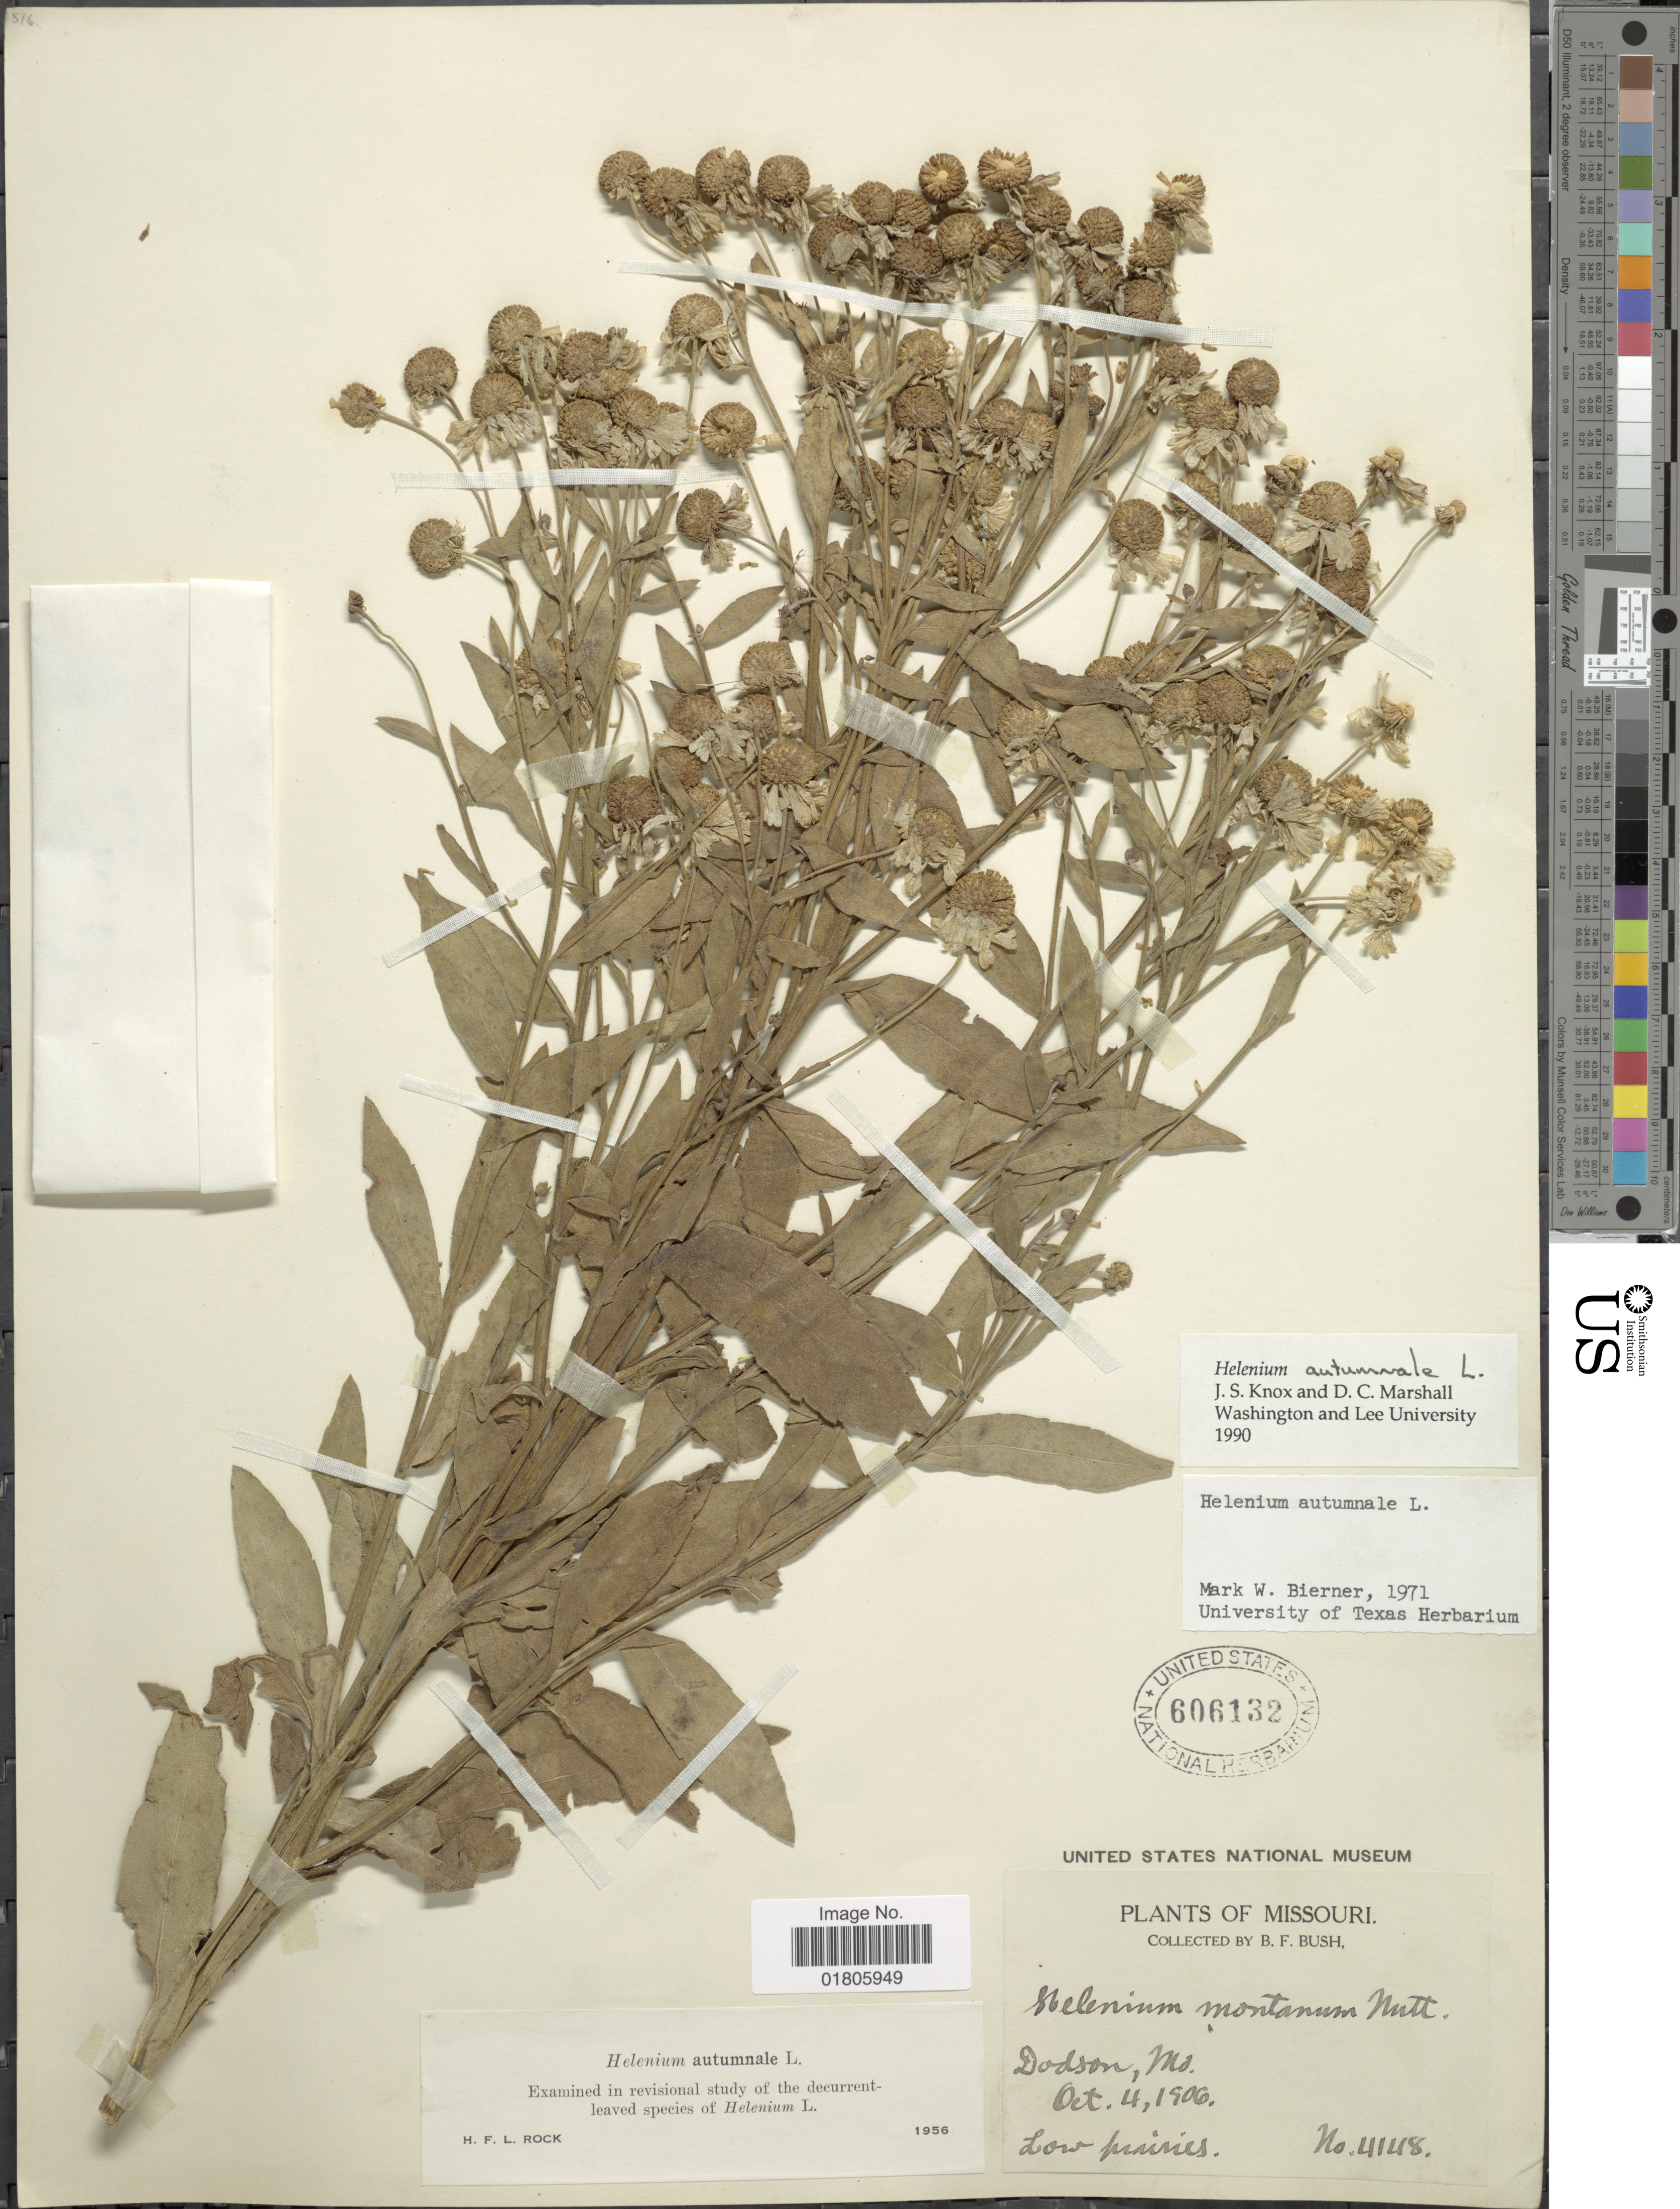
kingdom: Plantae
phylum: Tracheophyta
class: Magnoliopsida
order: Asterales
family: Asteraceae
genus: Helenium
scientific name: Helenium autumnale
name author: L.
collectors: B. F. Bush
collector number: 4148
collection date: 1906-10-04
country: United States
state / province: Missouri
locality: Dodson, Mo.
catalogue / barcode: US 606132